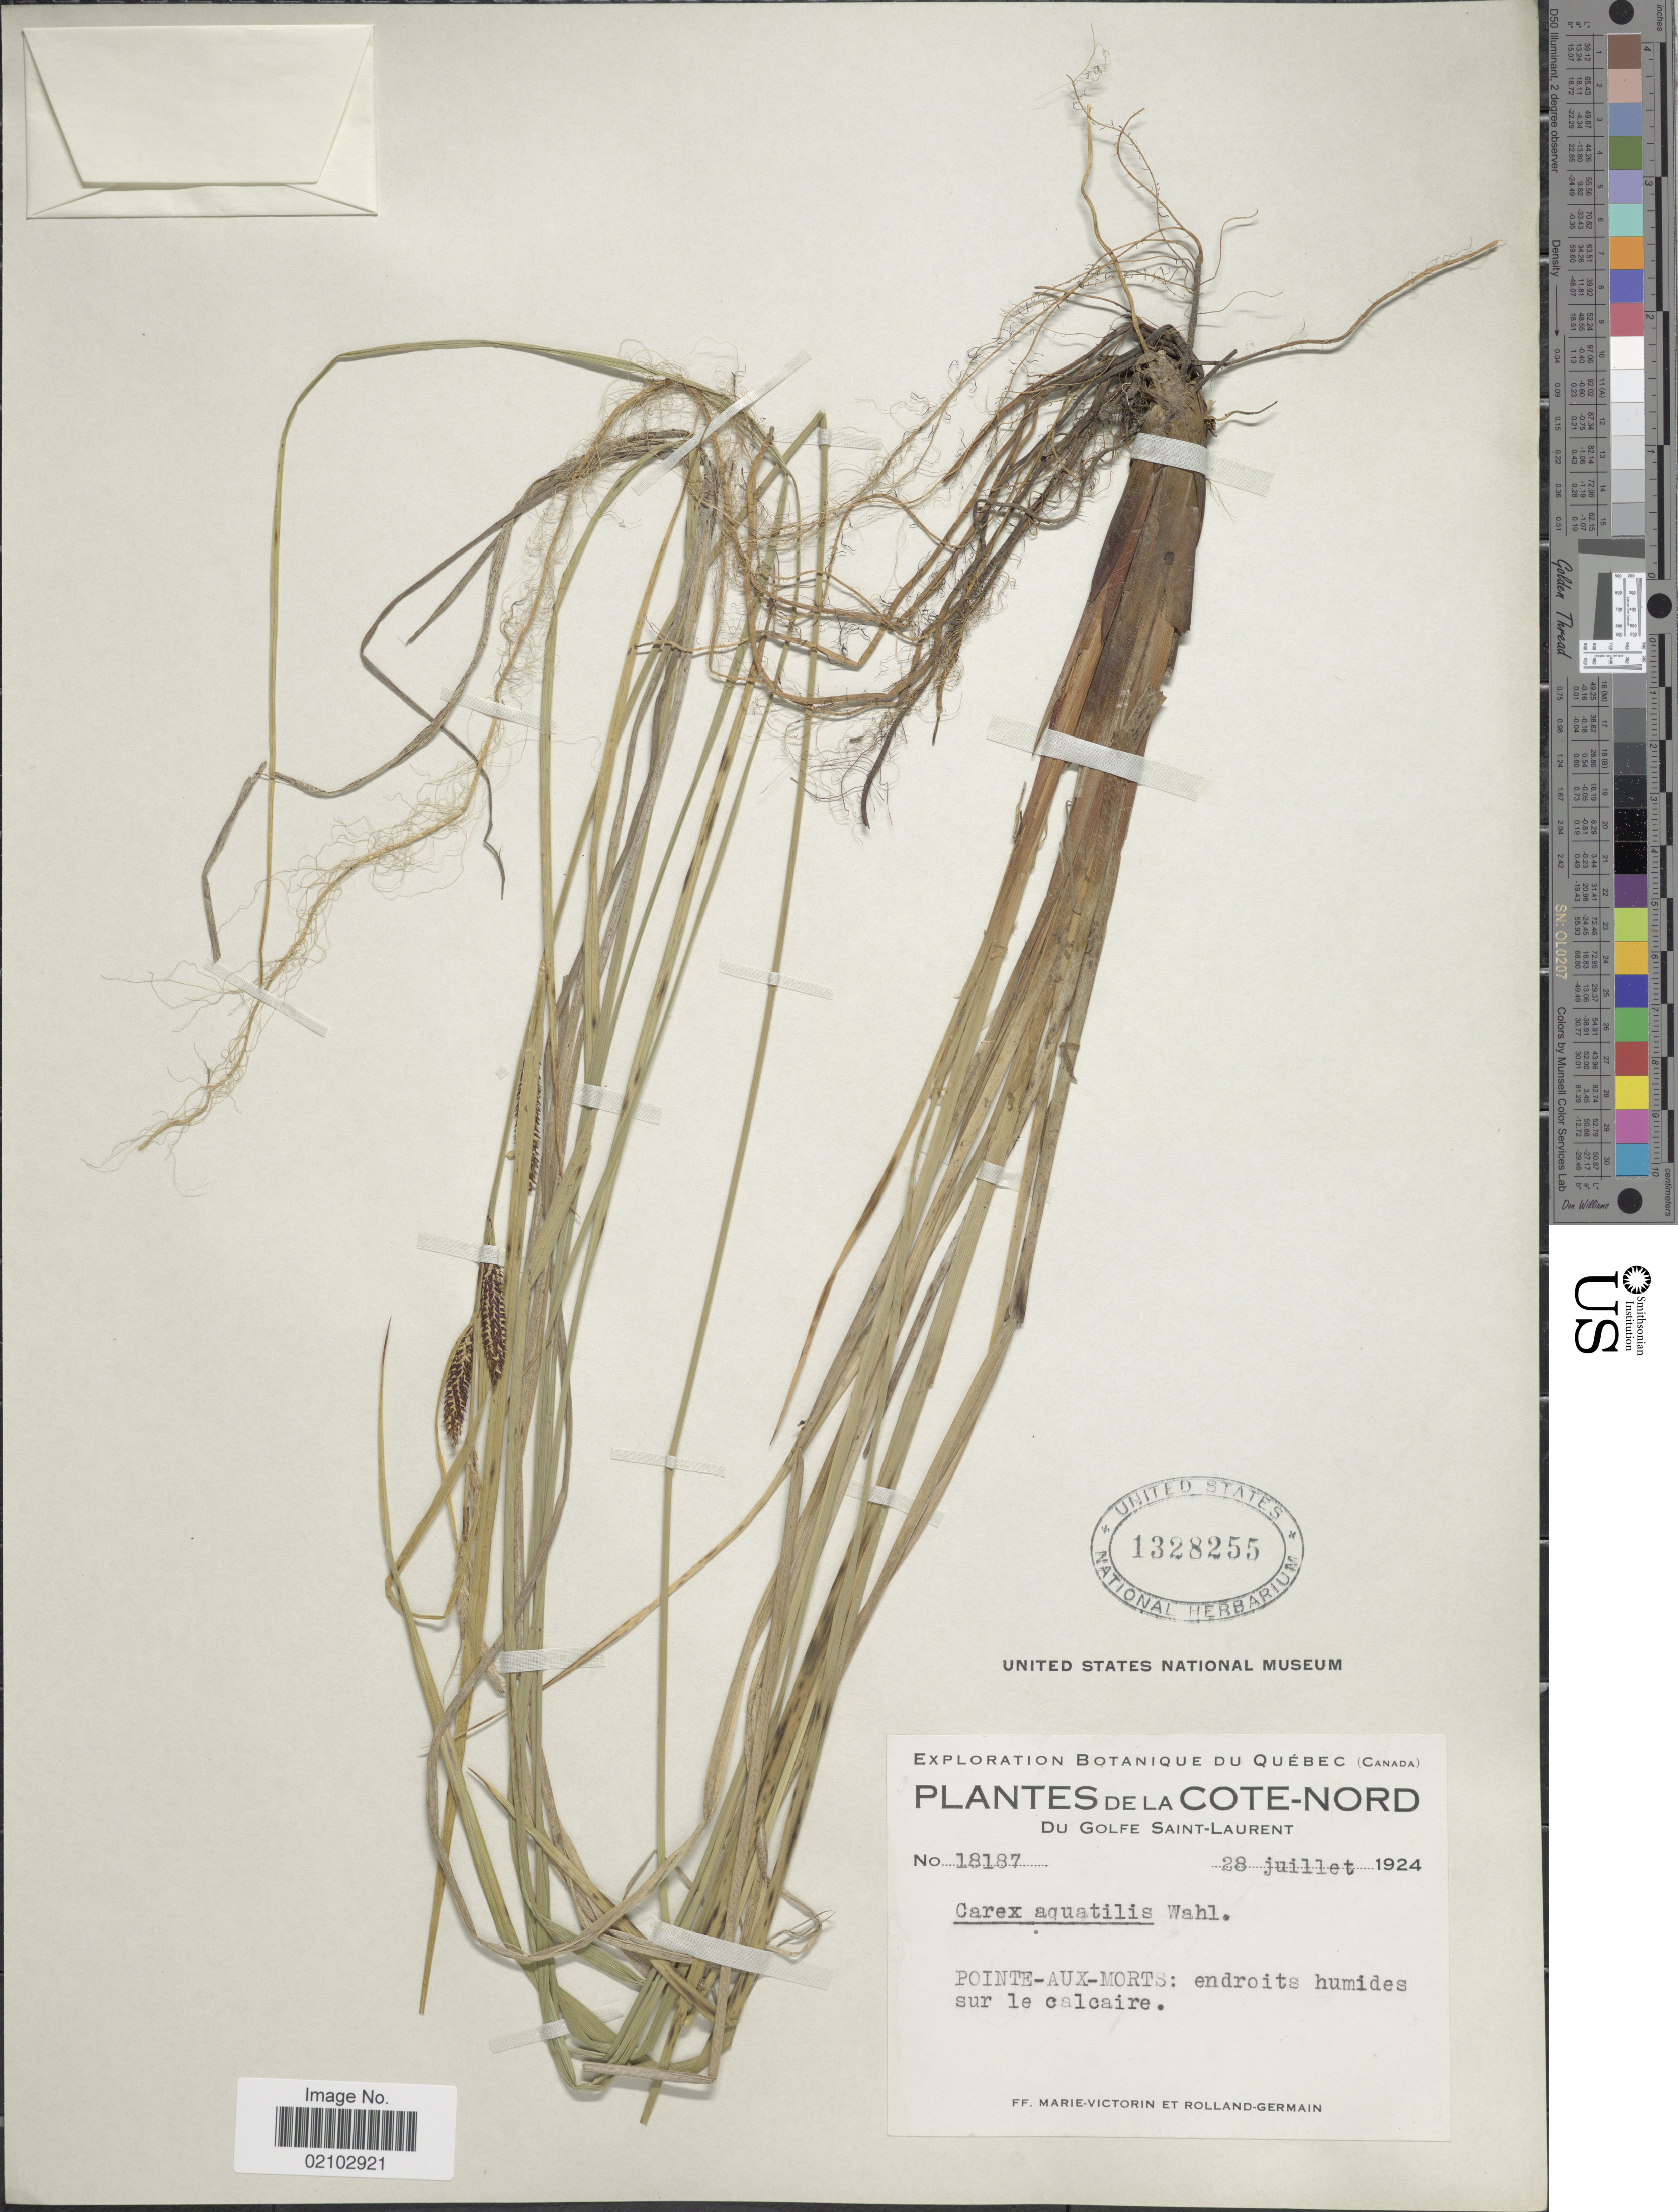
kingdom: Plantae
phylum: Tracheophyta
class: Liliopsida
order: Poales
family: Cyperaceae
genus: Carex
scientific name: Carex aquatilis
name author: Wahlenb.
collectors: F. Marie-Victorin & Rolland-Germain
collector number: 18187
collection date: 1924-07-28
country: Canada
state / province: Quebec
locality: De la Cote-Nord, Du Golfe Daint-Laurent, Pointe-Aux-Morts: endroits humides sur le calcaire.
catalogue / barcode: US 1328255